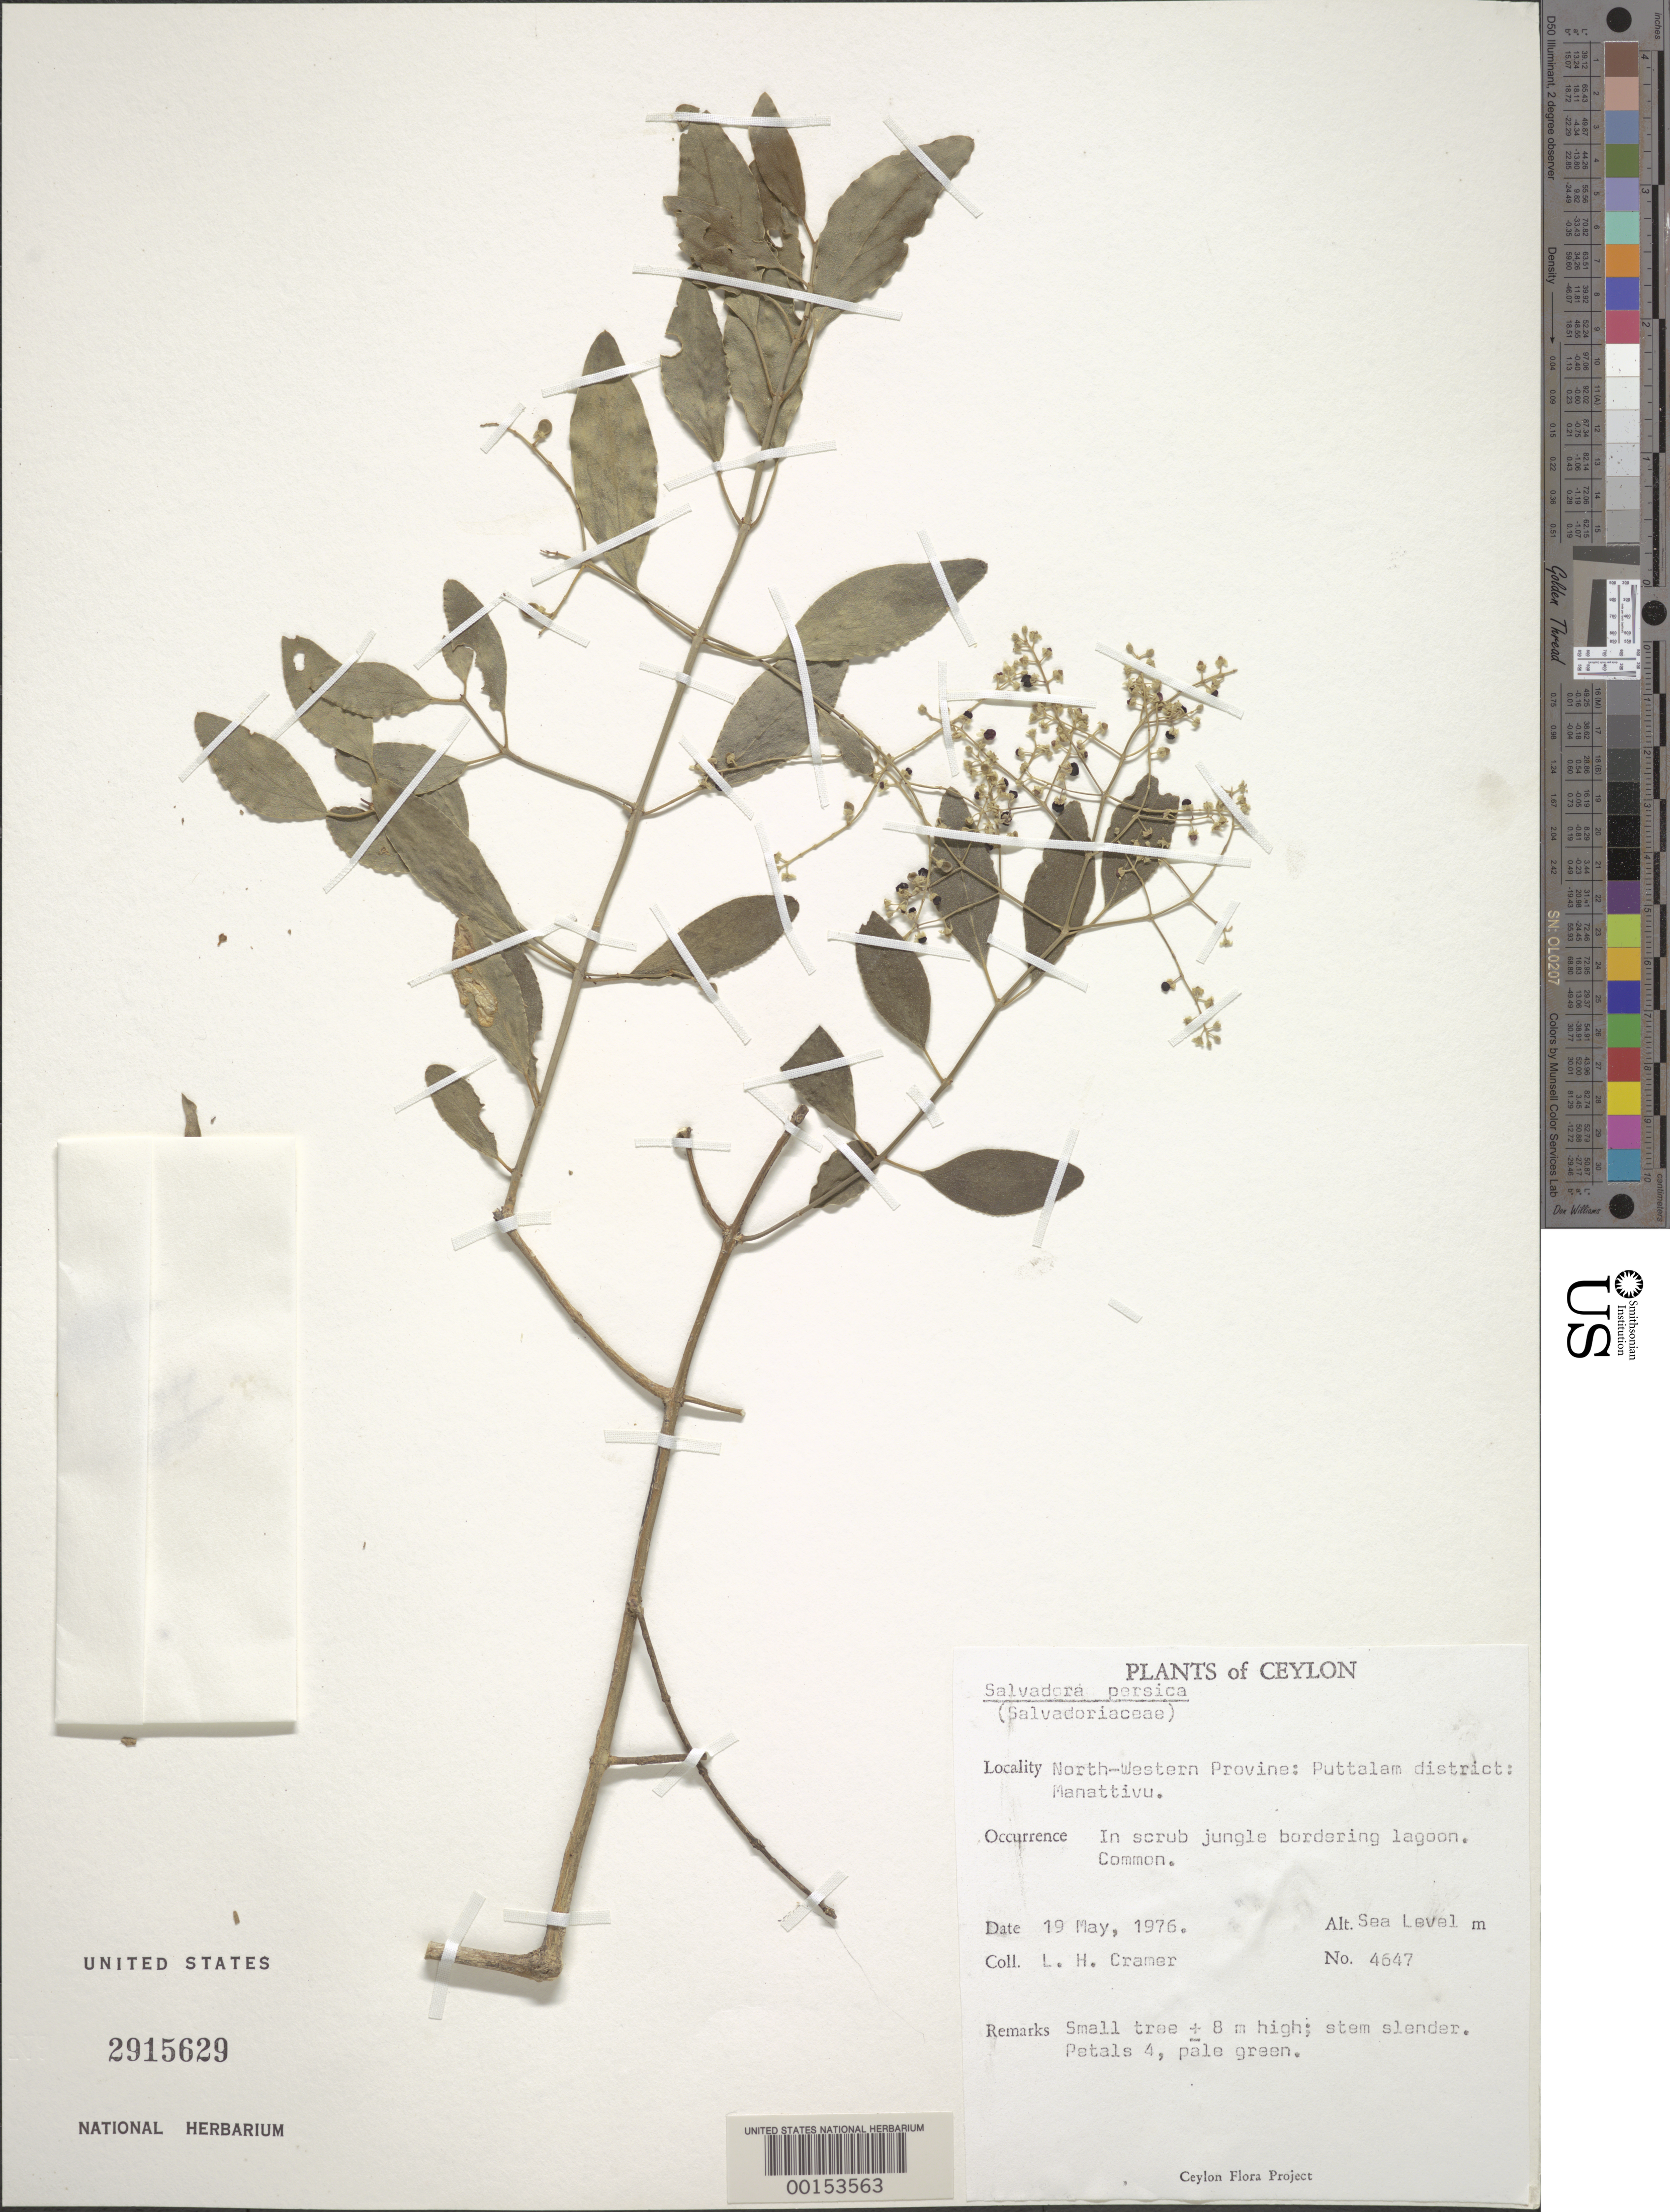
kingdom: Plantae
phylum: Tracheophyta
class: Magnoliopsida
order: Brassicales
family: Salvadoraceae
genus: Salvadora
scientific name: Salvadora persica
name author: L.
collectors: L. H. Cramer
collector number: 4647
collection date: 1976-05-19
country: Sri Lanka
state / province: North Western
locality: Ceylon. North-Western Province: Puttalam district: Manattivu.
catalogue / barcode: US 2915629